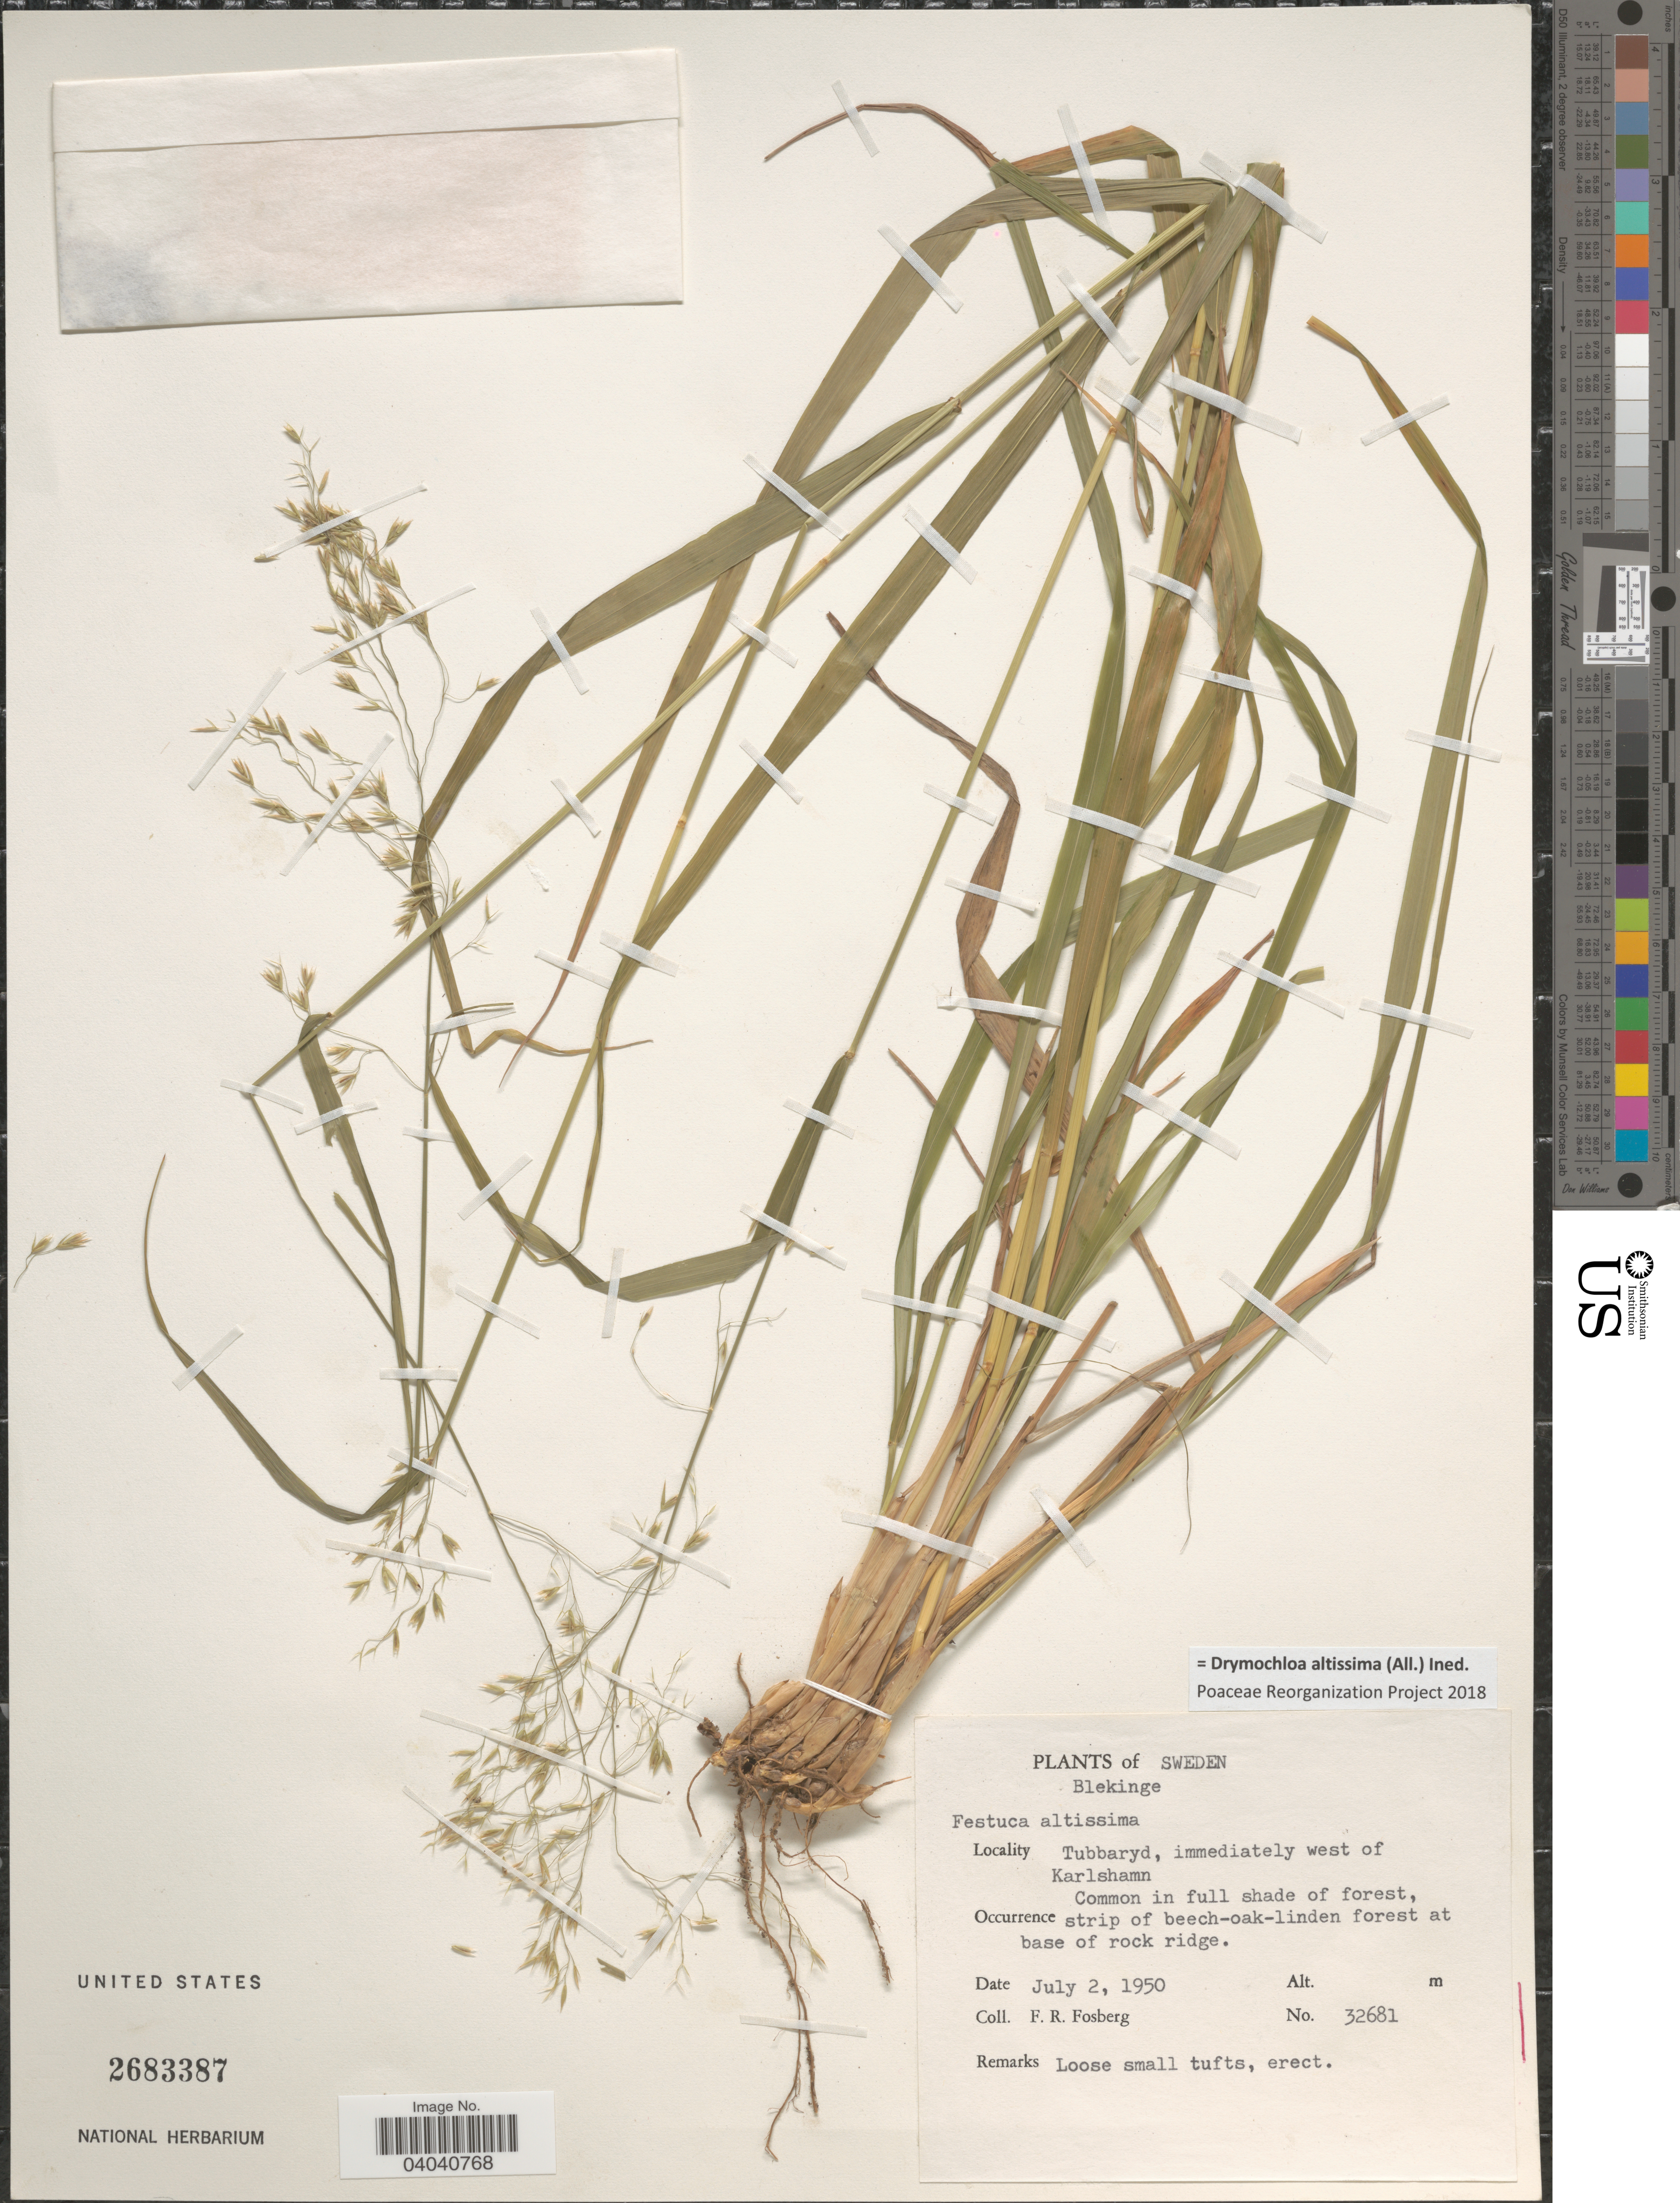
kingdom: Plantae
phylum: Tracheophyta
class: Liliopsida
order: Poales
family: Poaceae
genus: Drymochloa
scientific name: Drymochloa altissima (All.) ined.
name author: (All.)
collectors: F. R. Fosberg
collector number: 32681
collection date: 1950-07-02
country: Sweden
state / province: Blekinge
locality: Tubbaryd, immediately west of Karlshamn. Strip of beech-oak-linden forest at base of rock ridge.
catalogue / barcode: US 2683387